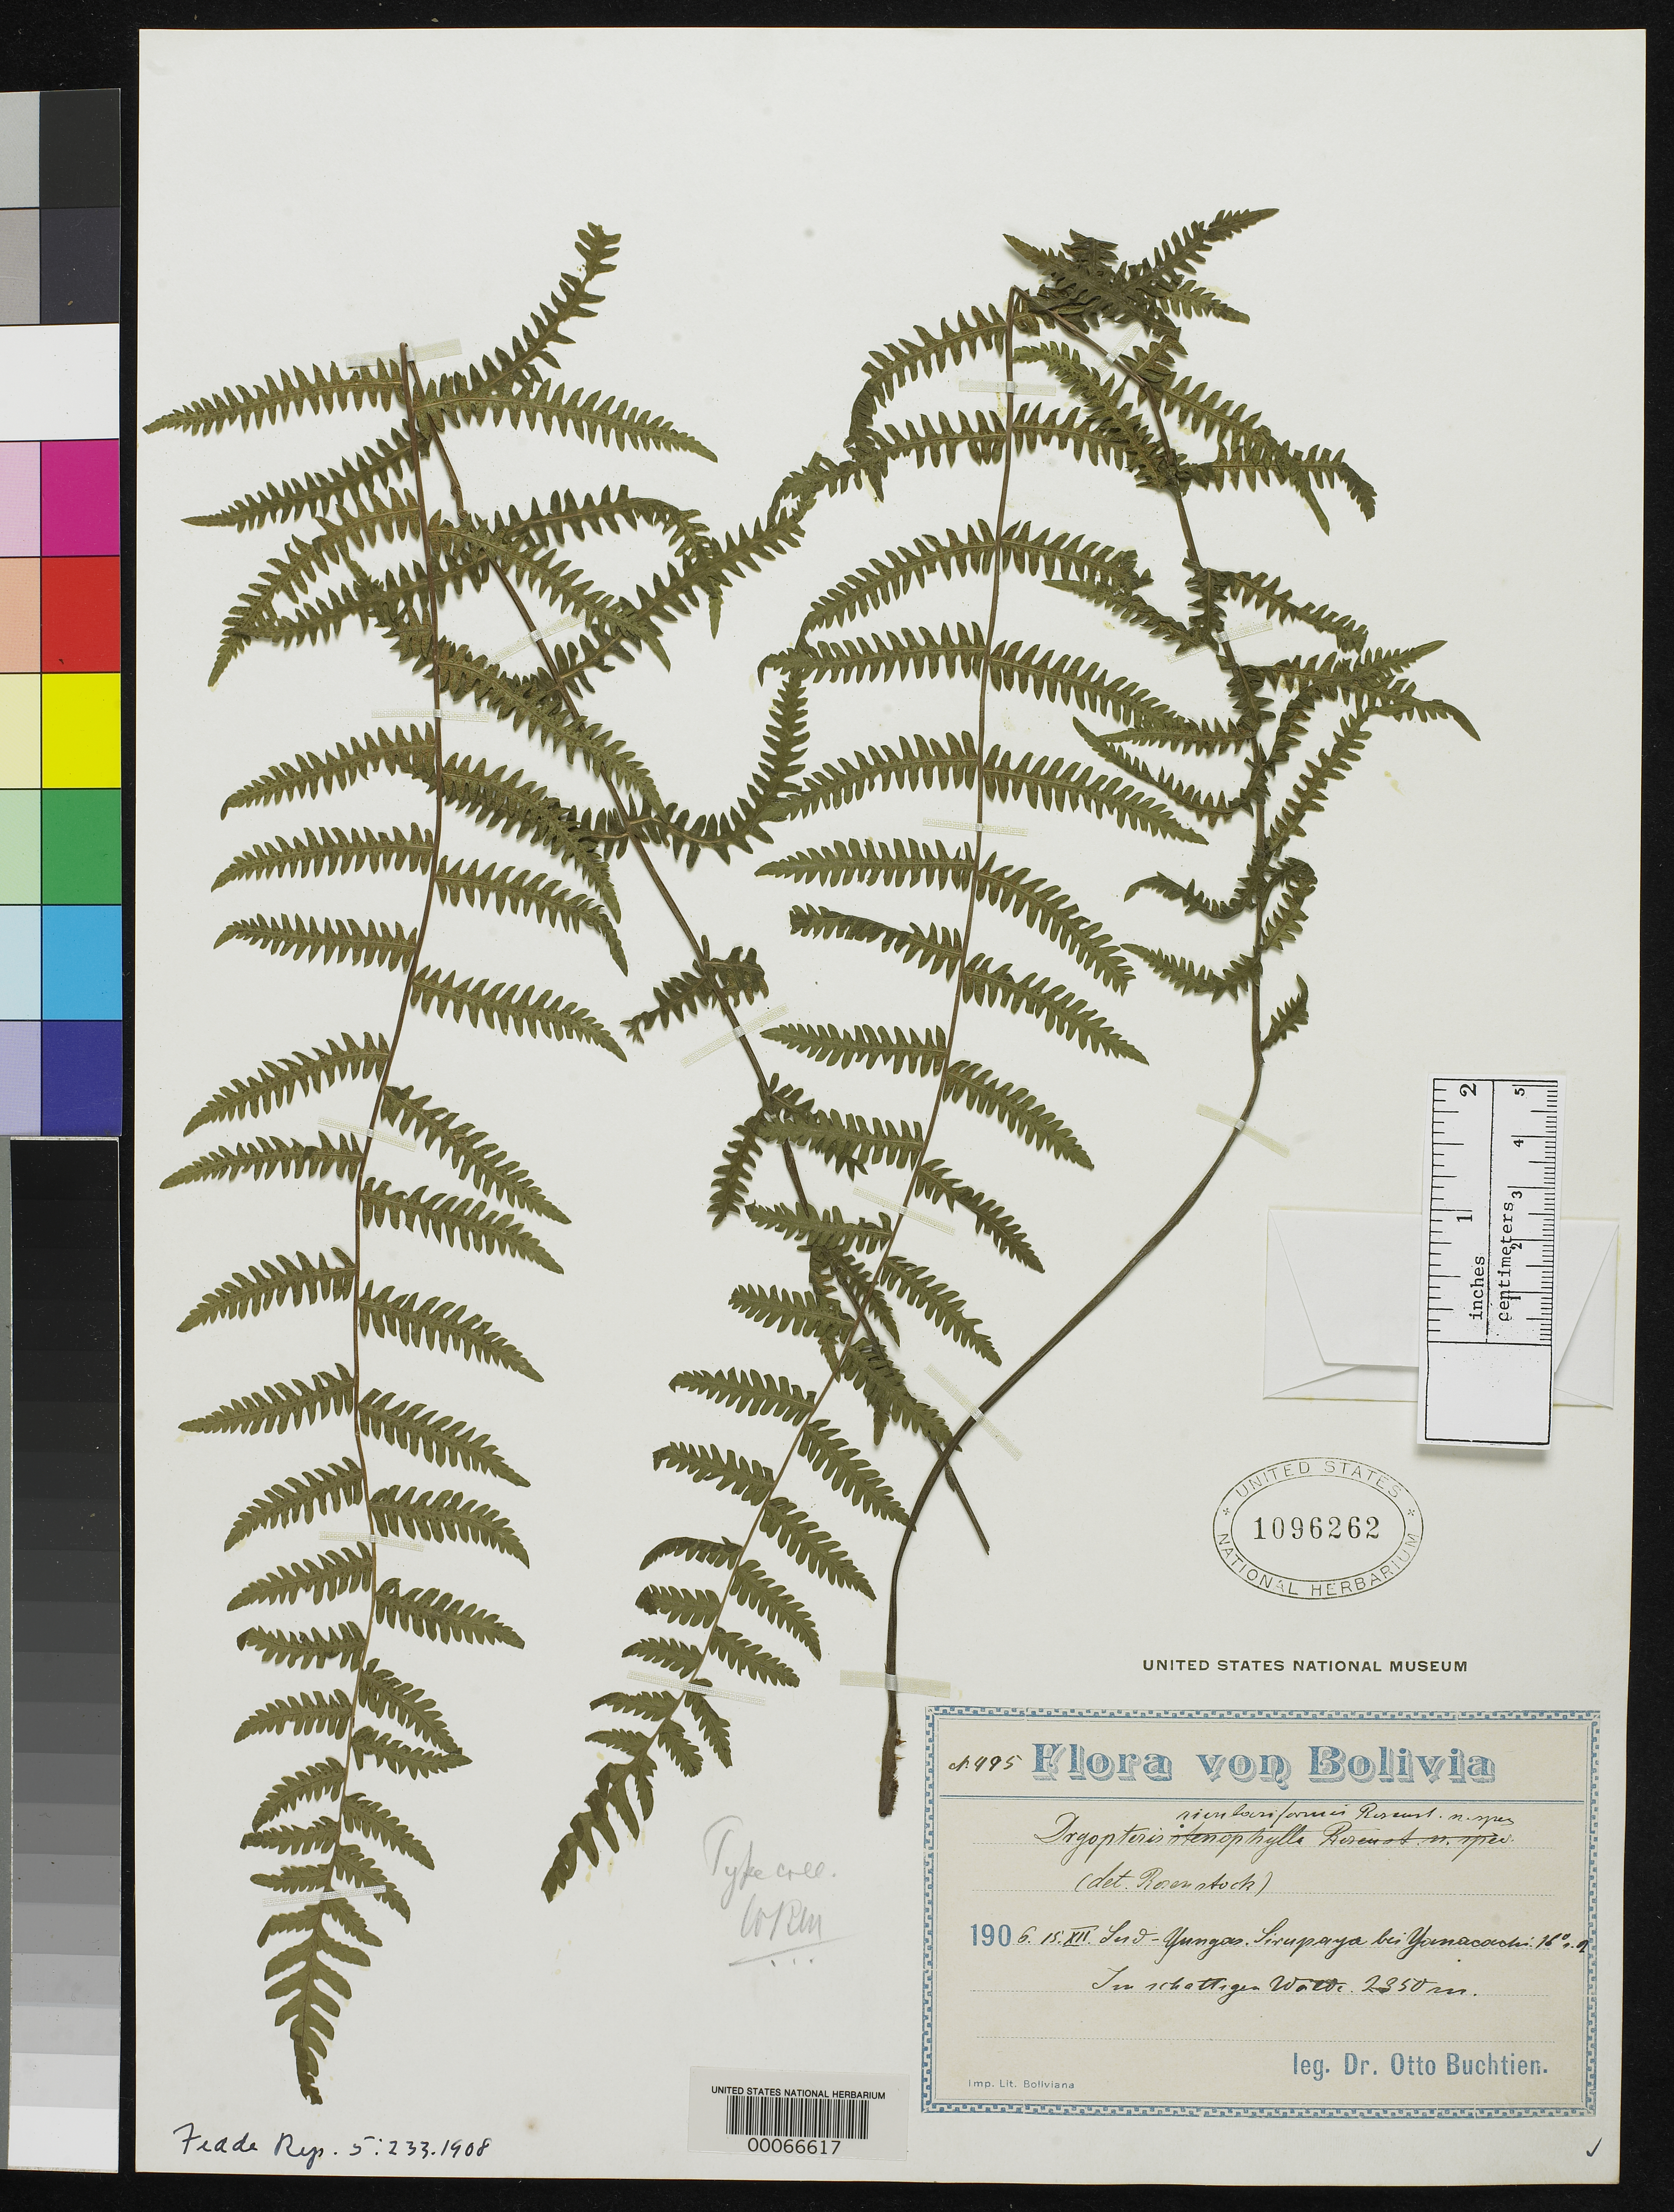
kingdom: Plantae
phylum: Tracheophyta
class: Polypodiopsida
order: Polypodiales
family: Dryopteridaceae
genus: Dryopteris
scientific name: Dryopteris rivulariformis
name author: Rosenst.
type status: Type Collection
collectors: O. Buchtien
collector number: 495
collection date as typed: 15 Jul 1906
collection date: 1906-07-15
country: Bolivia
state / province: La Paz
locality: Sud Yungas, Sirupaya.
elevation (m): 2350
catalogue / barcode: US 1096262